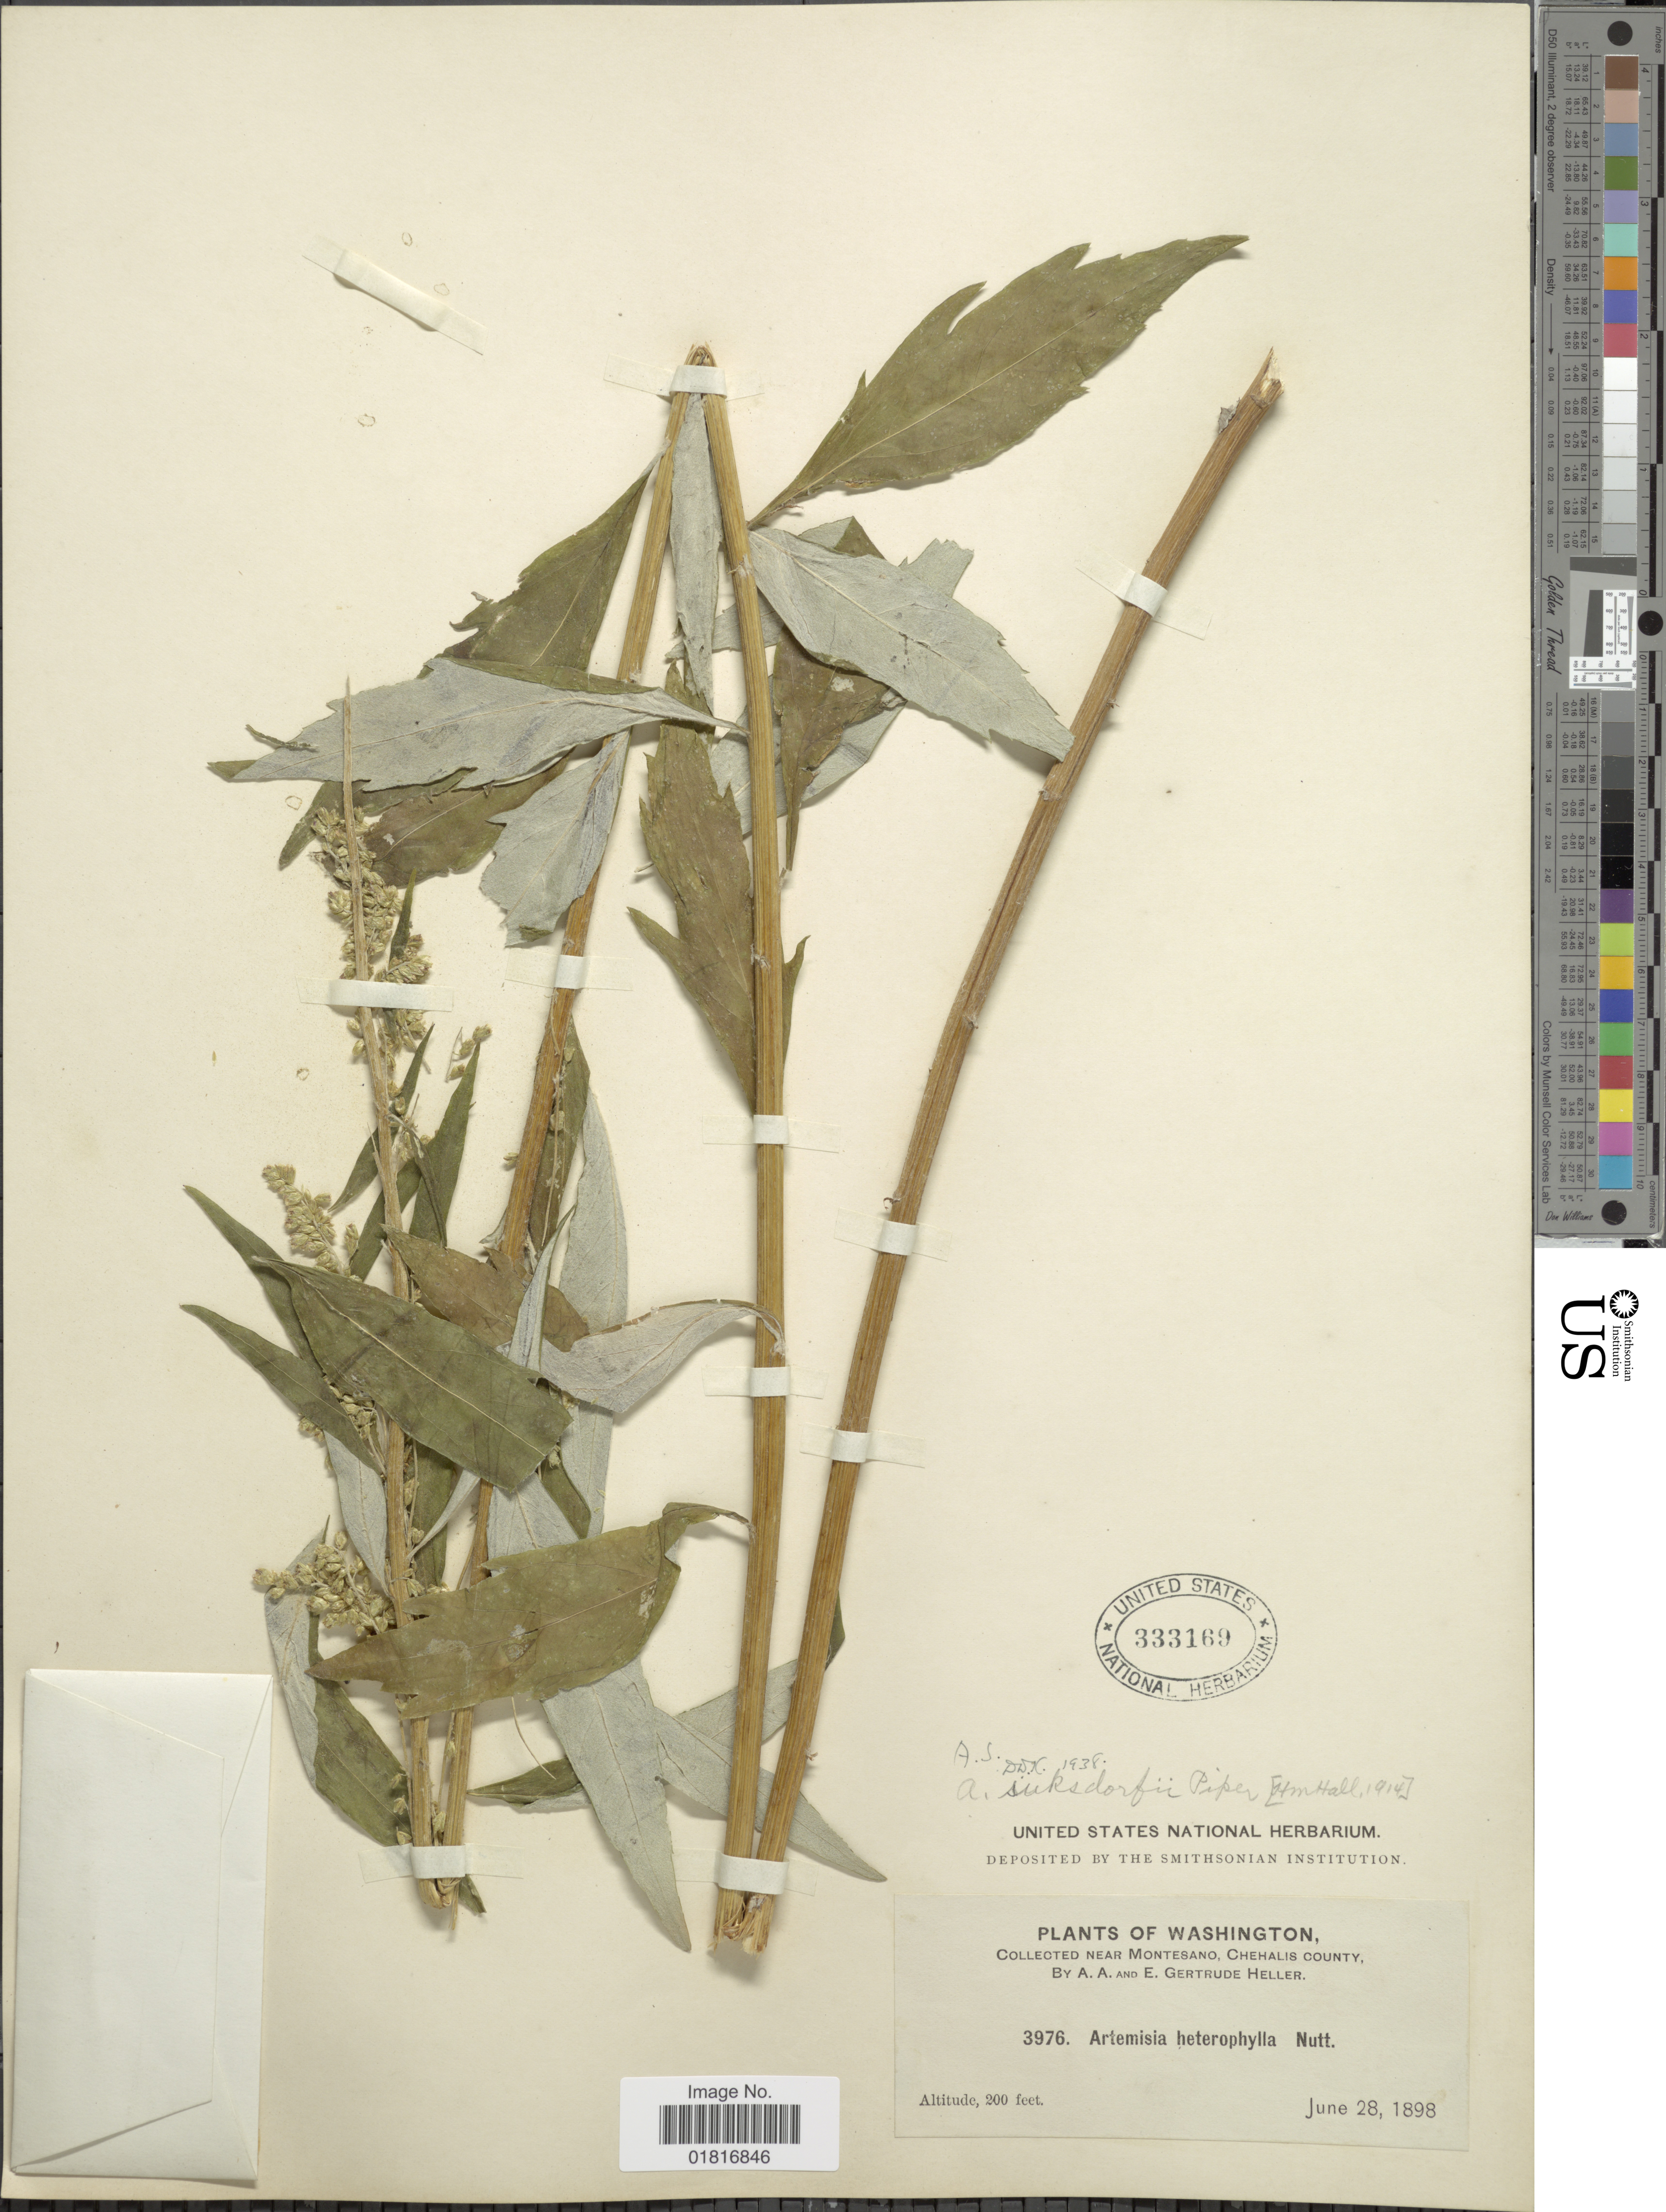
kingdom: Plantae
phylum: Tracheophyta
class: Magnoliopsida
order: Asterales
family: Asteraceae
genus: Artemisia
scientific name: Artemisia suksdorfii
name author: Piper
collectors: A. A. Heller & E. G. Heller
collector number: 3976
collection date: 1898-06-28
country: United States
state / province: Washington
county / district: Grays Harbor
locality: Near Montesano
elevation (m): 61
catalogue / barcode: US 333169